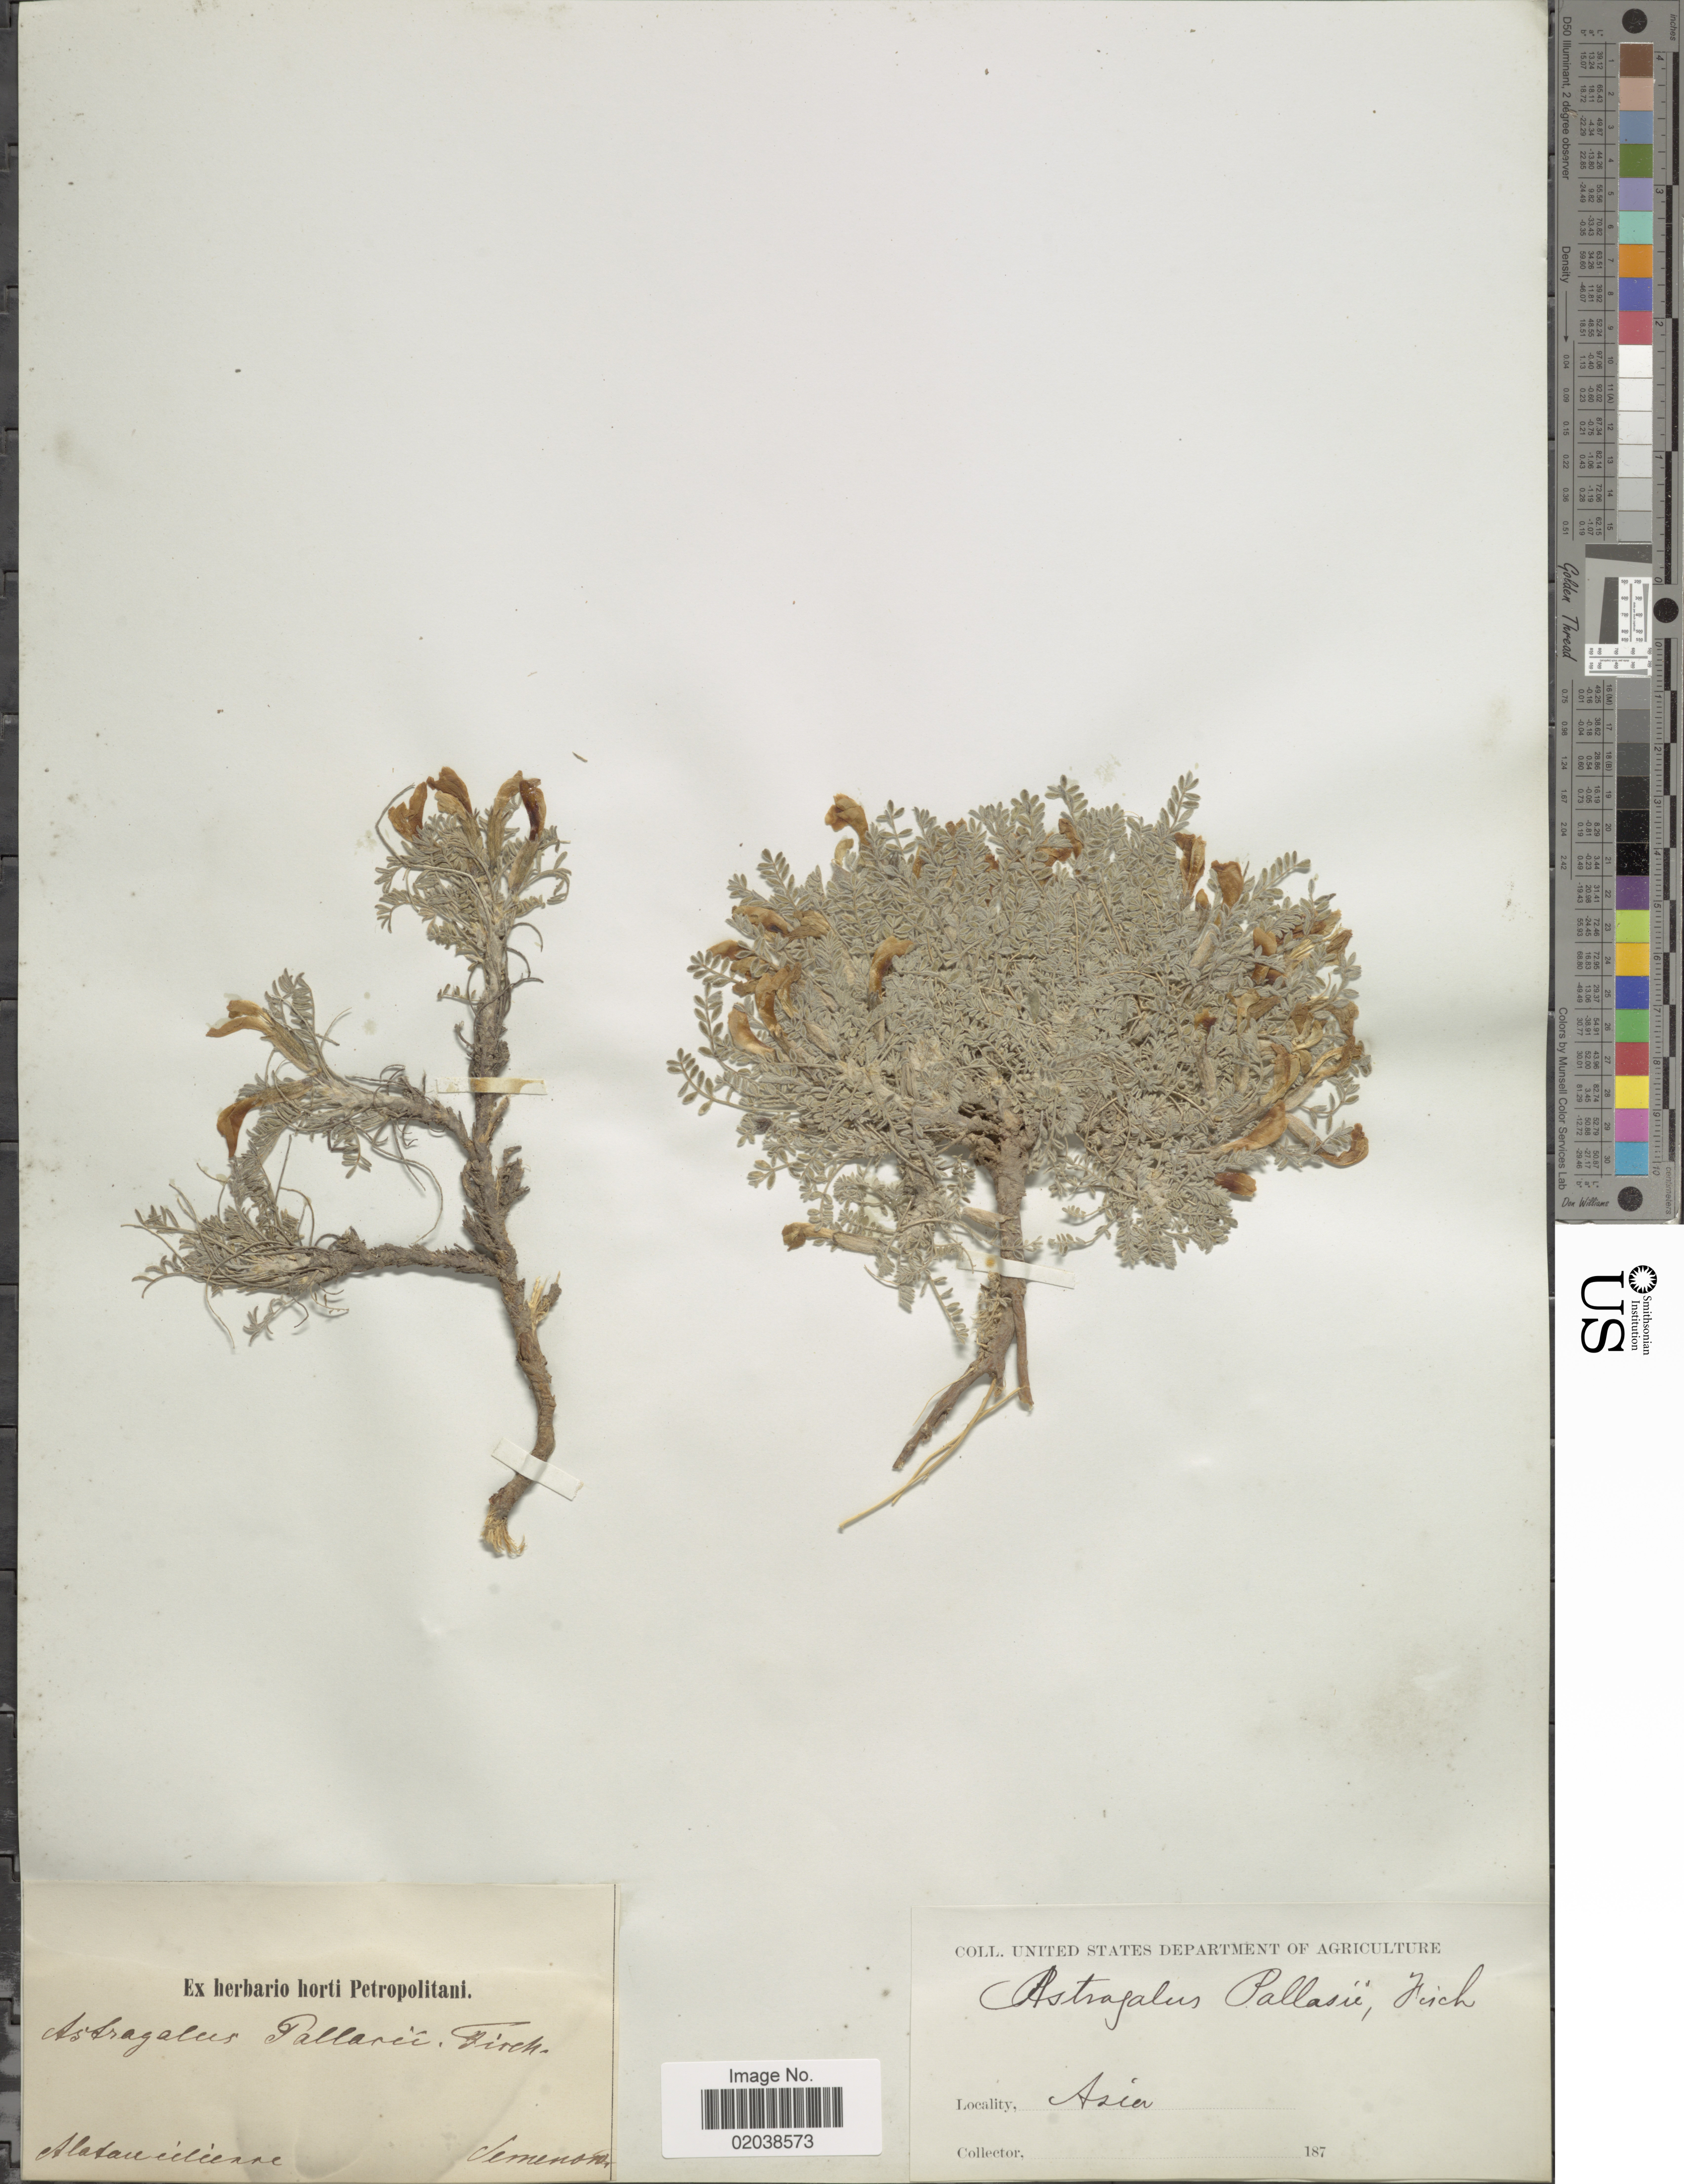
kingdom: Plantae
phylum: Tracheophyta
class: Magnoliopsida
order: Fabales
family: Fabaceae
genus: Astragalus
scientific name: Astragalus pallasii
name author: Spreng.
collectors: P. P. Semenov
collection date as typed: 187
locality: Alataucillienne [interpreted], Asia